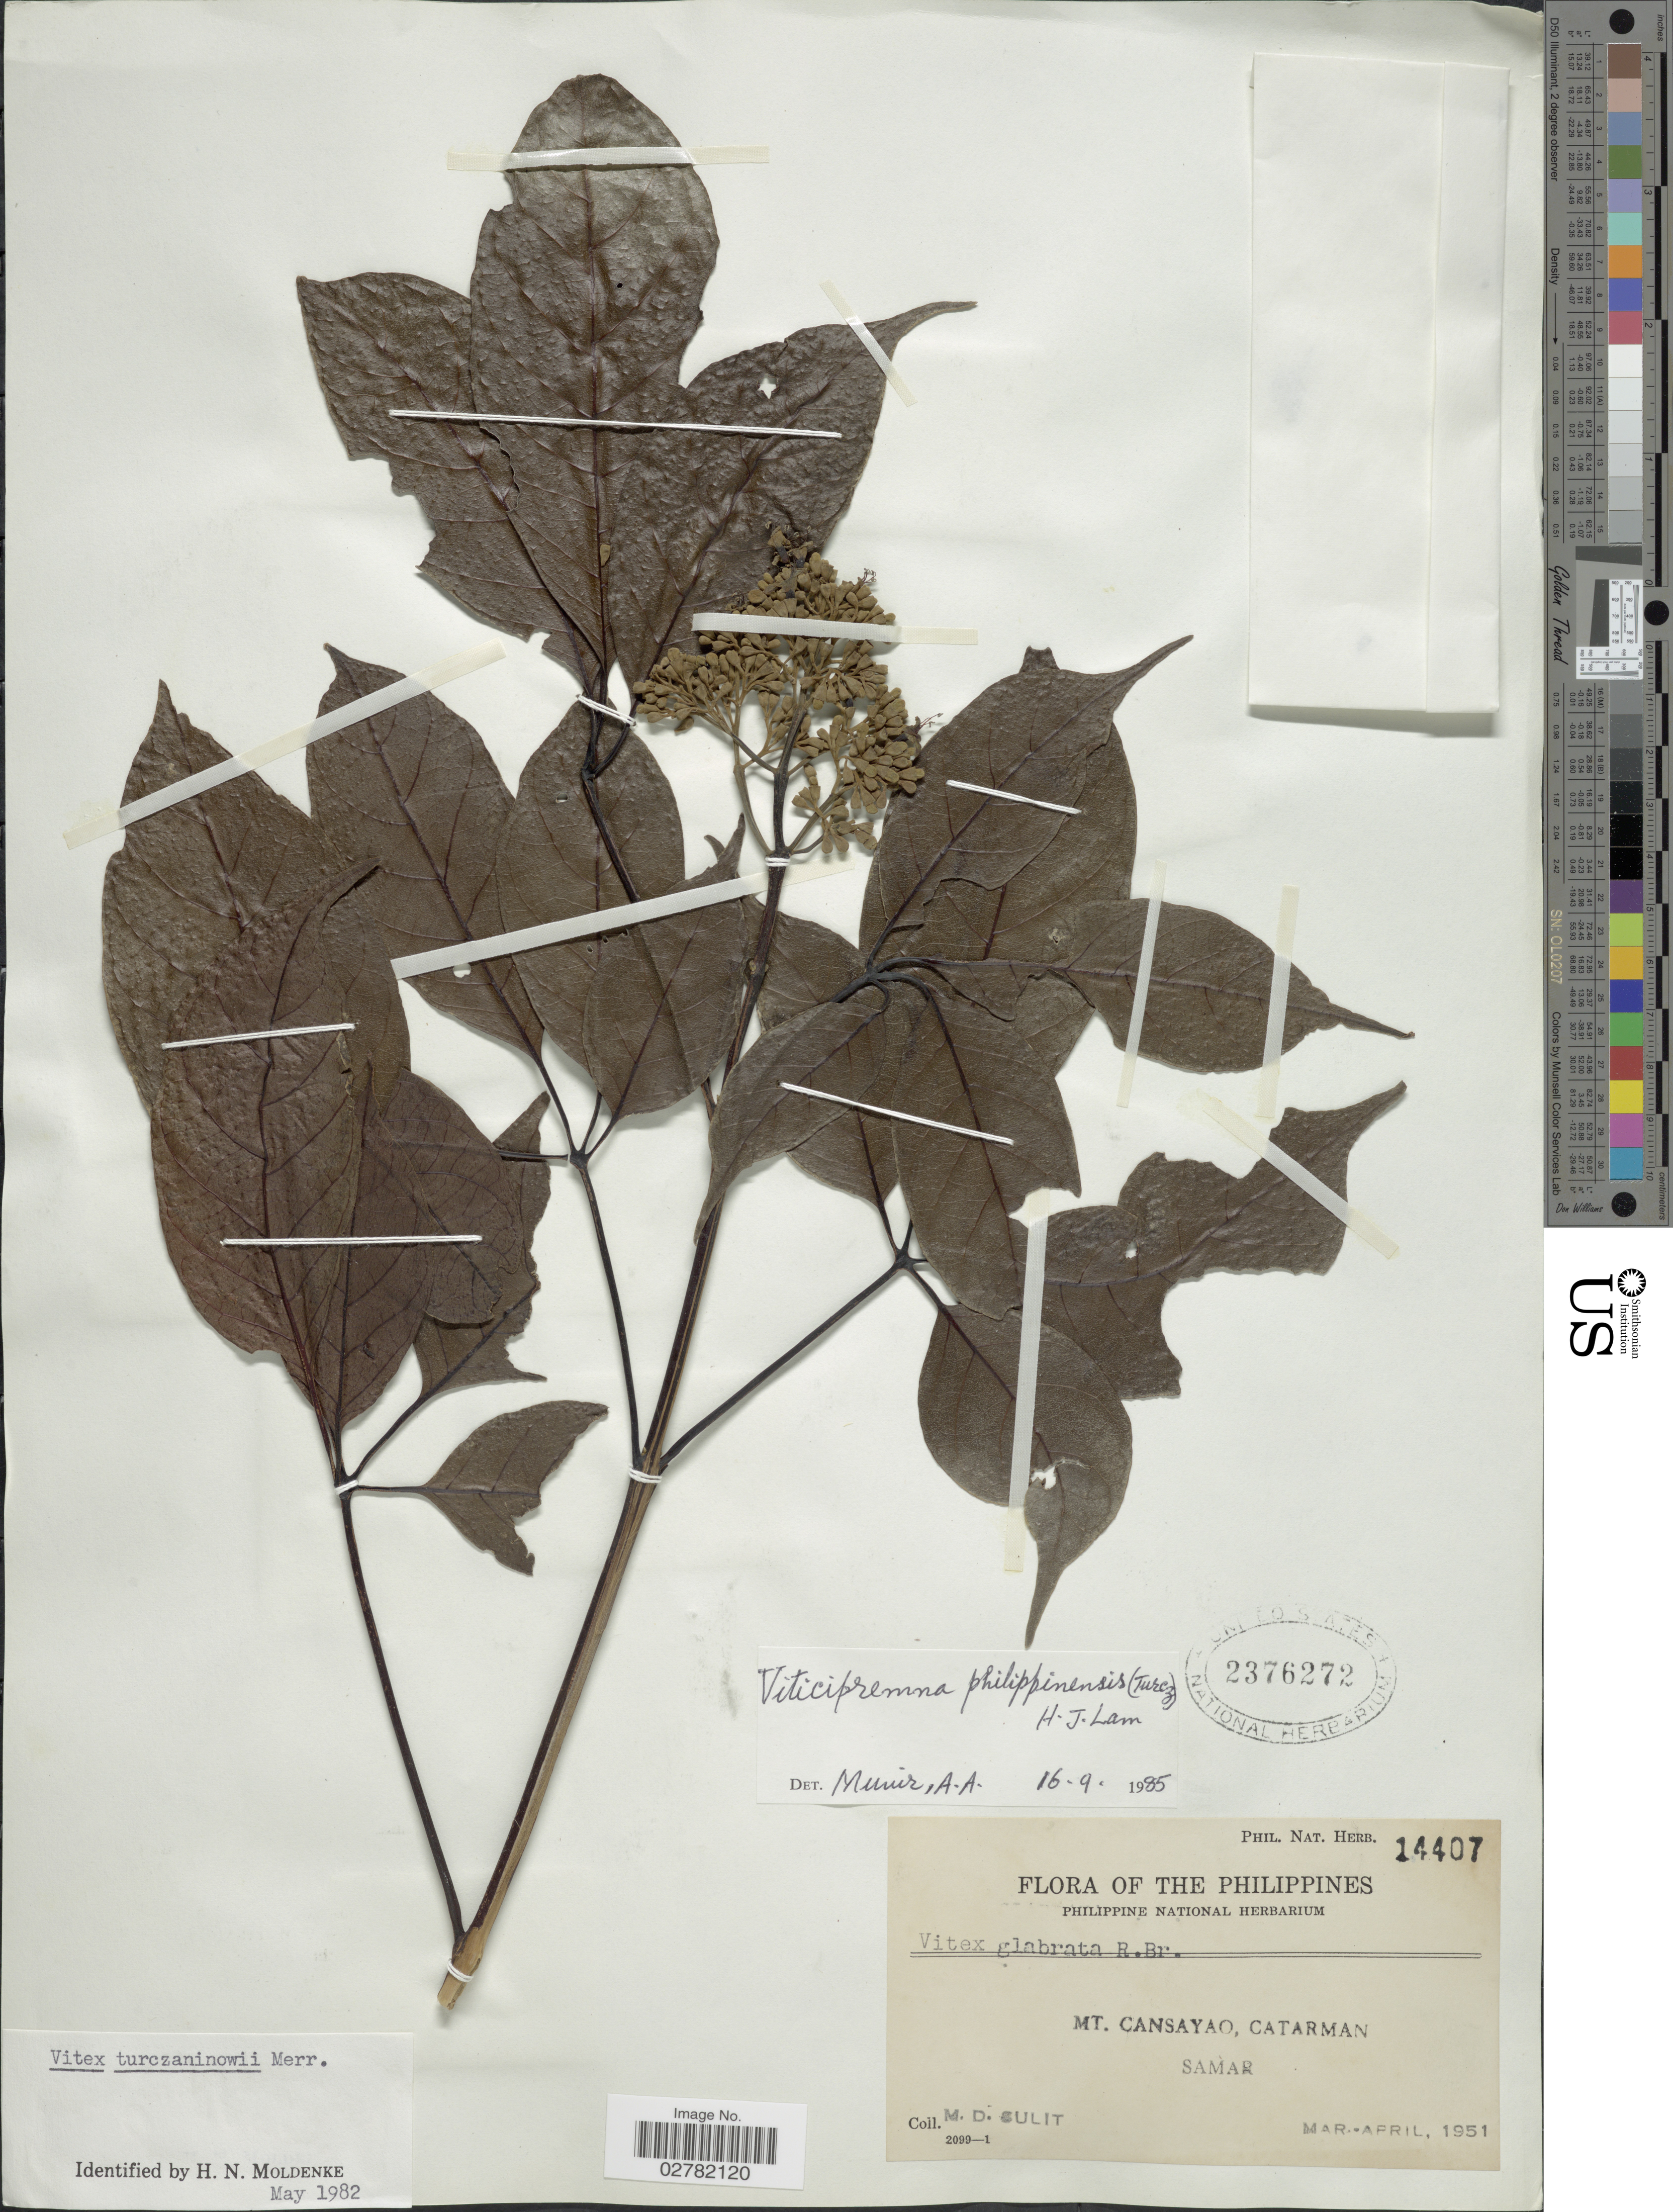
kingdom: Plantae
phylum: Tracheophyta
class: Magnoliopsida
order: Lamiales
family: Lamiaceae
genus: Viticipremna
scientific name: Viticipremna philippinensis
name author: (Turcz.) H.J. Lam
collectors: M. Sulit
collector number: Phil.Nat.Herb. 14407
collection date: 1951-03/1951-04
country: Philippines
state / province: Eastern Visayas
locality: Mt. Cansayao, Catarman, Samar.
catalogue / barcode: US 2376272